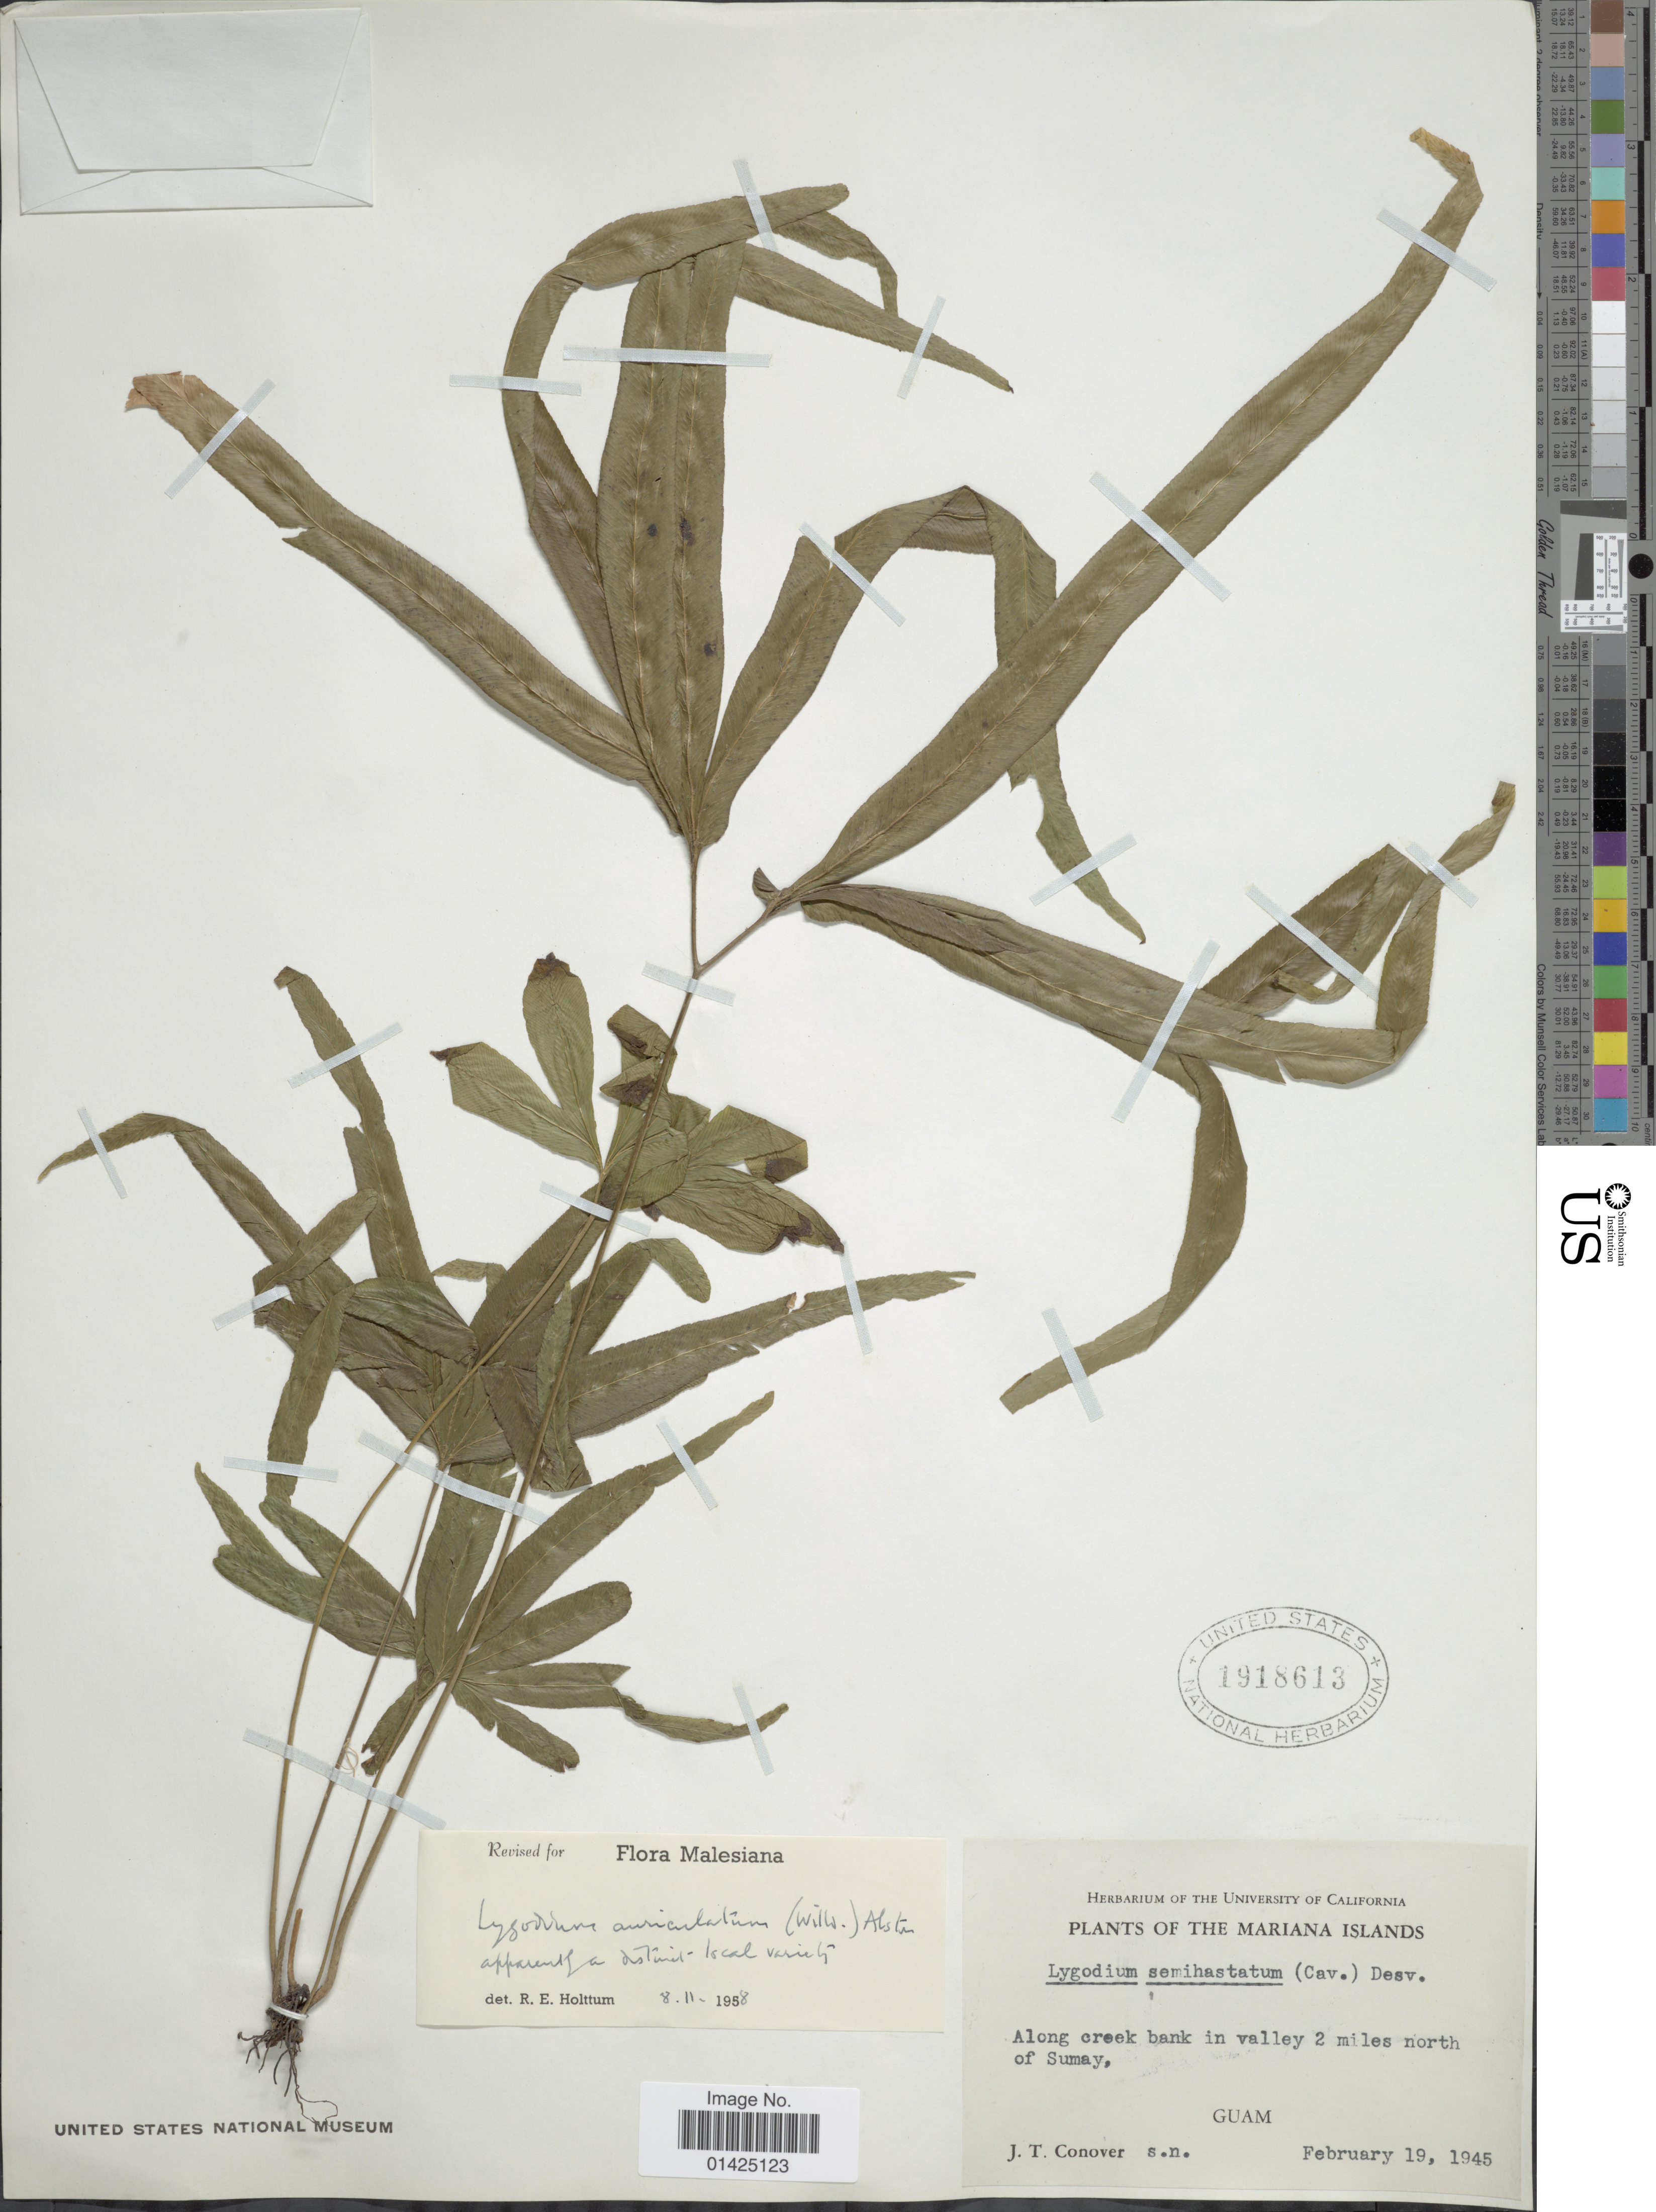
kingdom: Plantae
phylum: Tracheophyta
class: Polypodiopsida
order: Schizaeales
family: Lygodiaceae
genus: Lygodium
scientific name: Lygodium auriculatum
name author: (Willd.) Alston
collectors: J. T. Conover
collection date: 1945-02-19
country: Guam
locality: Along creek bank in valley 2 miles north of Sumay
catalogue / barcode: US 1918613